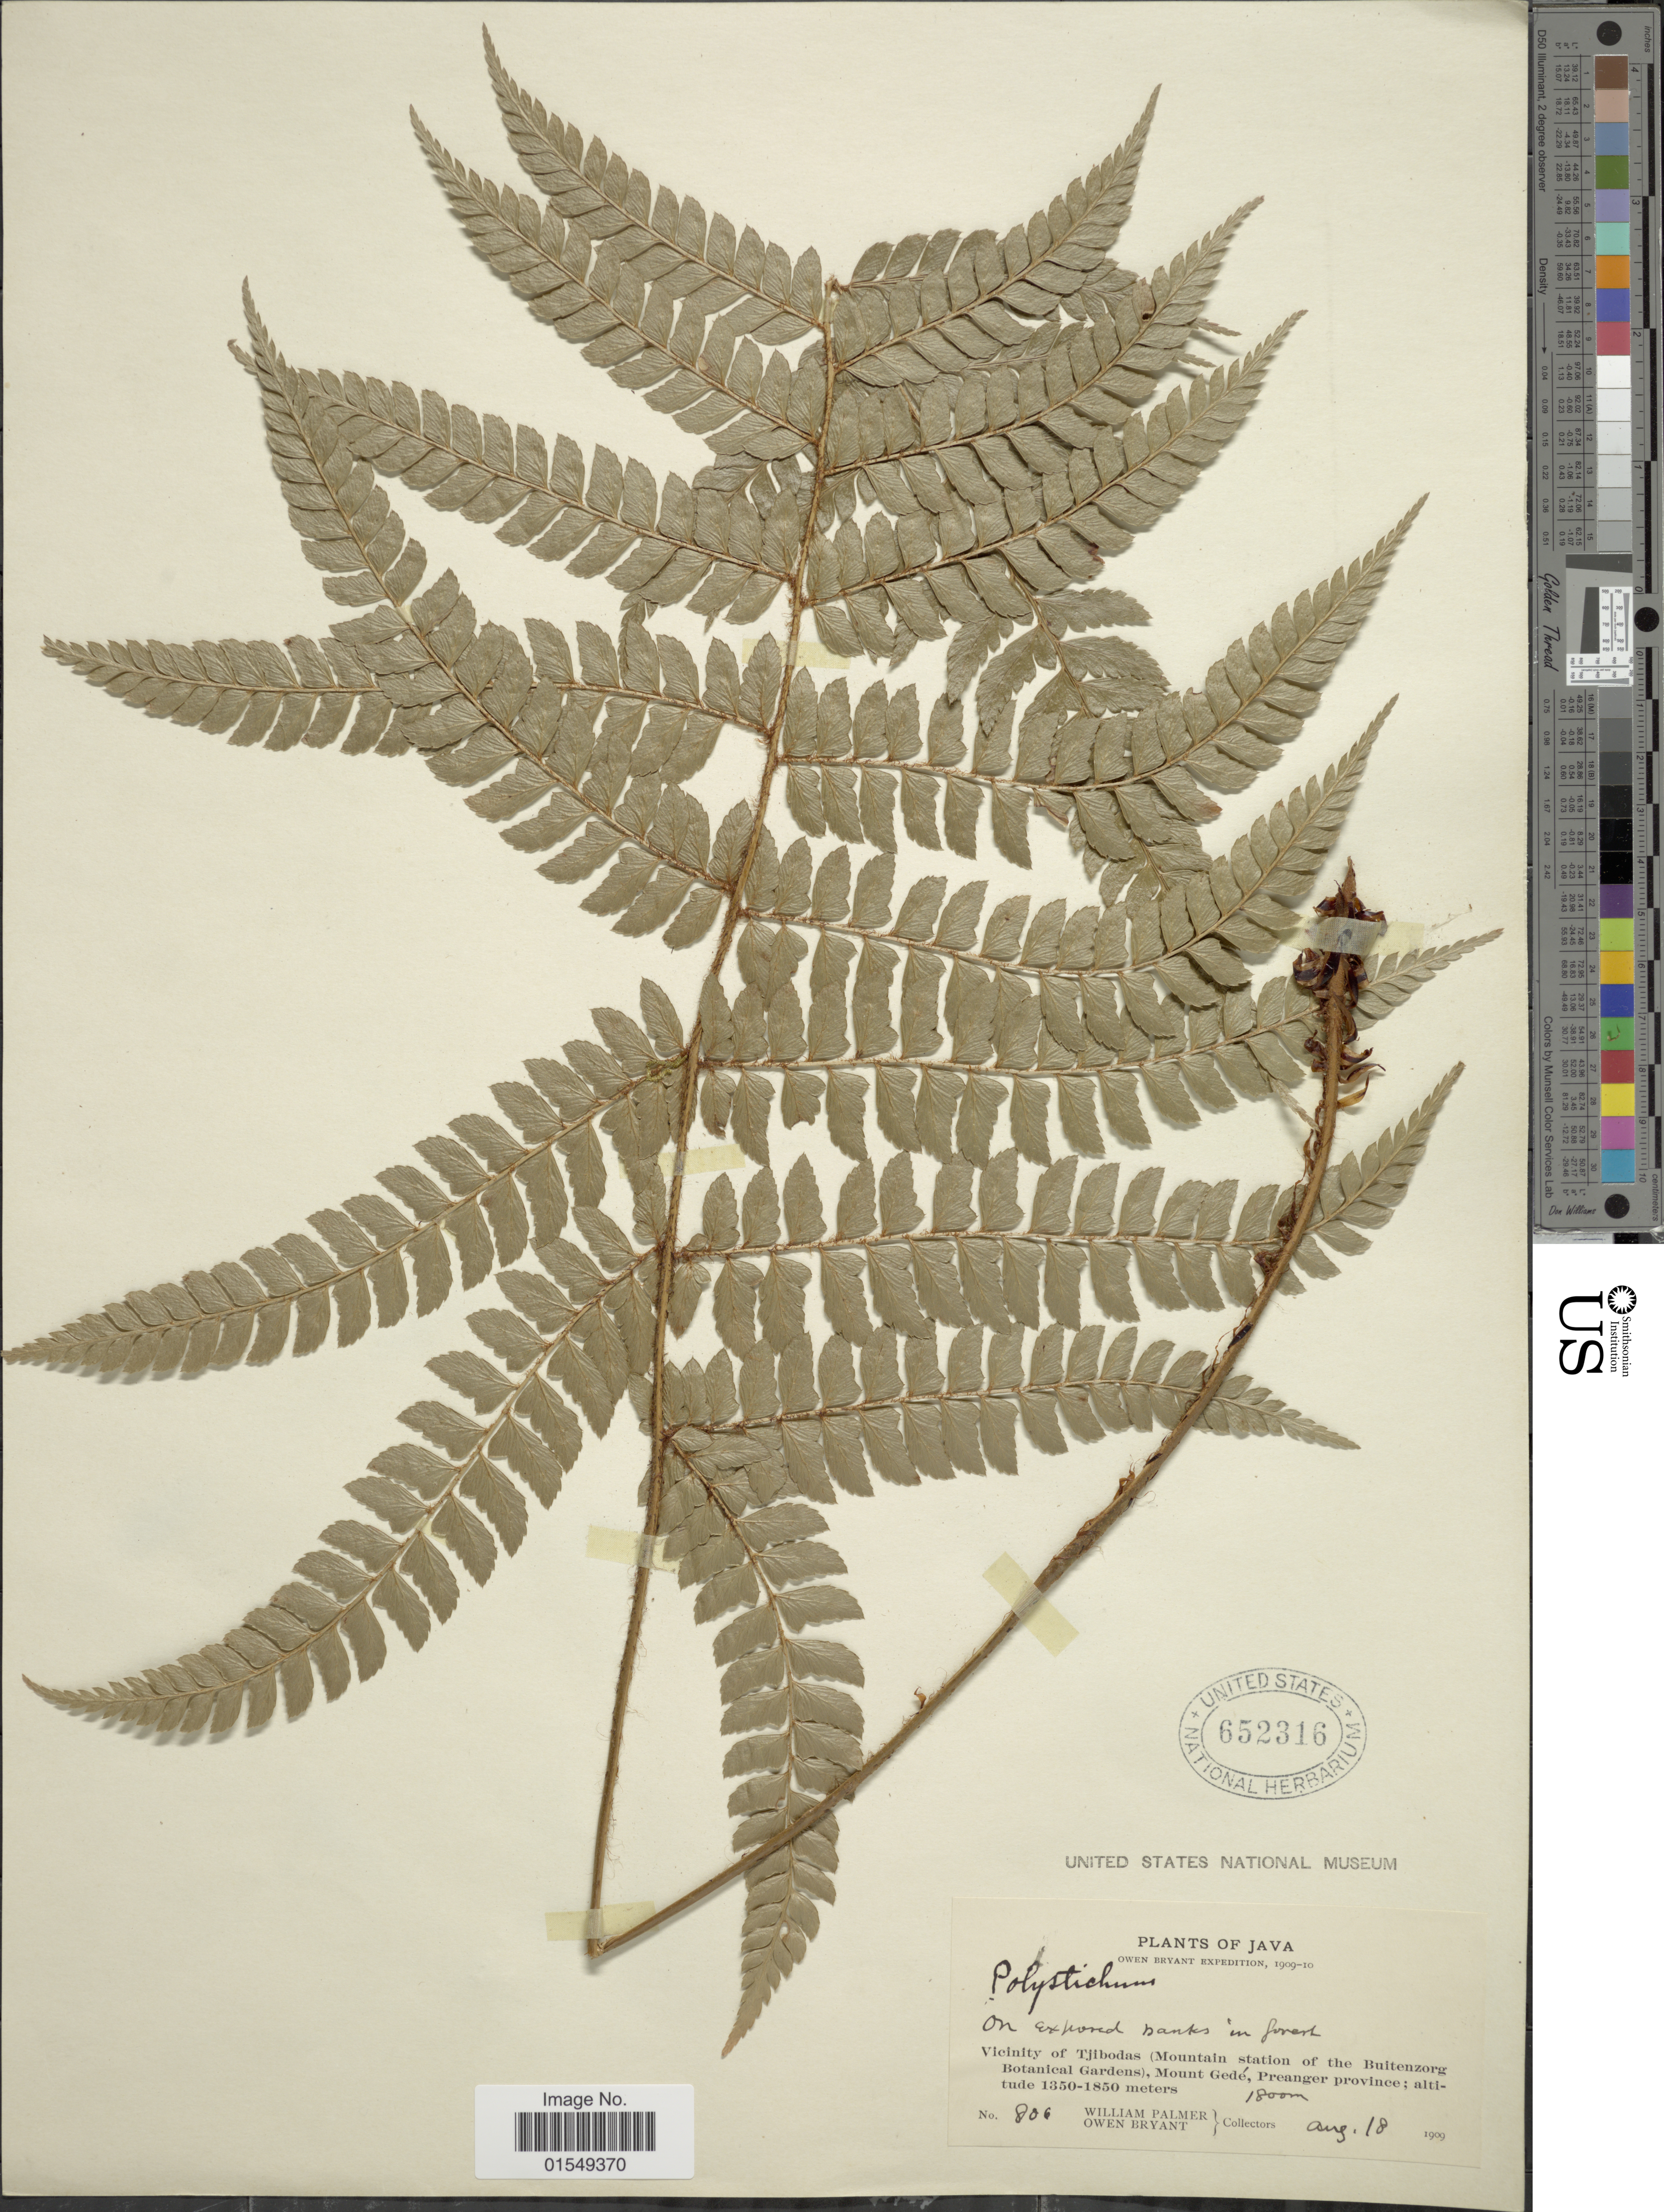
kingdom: Plantae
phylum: Tracheophyta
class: Polypodiopsida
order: Polypodiales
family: Dryopteridaceae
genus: Arachniodes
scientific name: Arachniodes amabilis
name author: (Blume) Tindale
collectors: W. Palmer & O. Bryant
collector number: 806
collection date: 1909-08-18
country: Indonesia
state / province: Java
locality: Vicinity of Tjibodas (Mountain station of the Buitenzorg Botanical Gardens), Mount Gede, Prenager Province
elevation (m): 1800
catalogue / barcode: US 652316